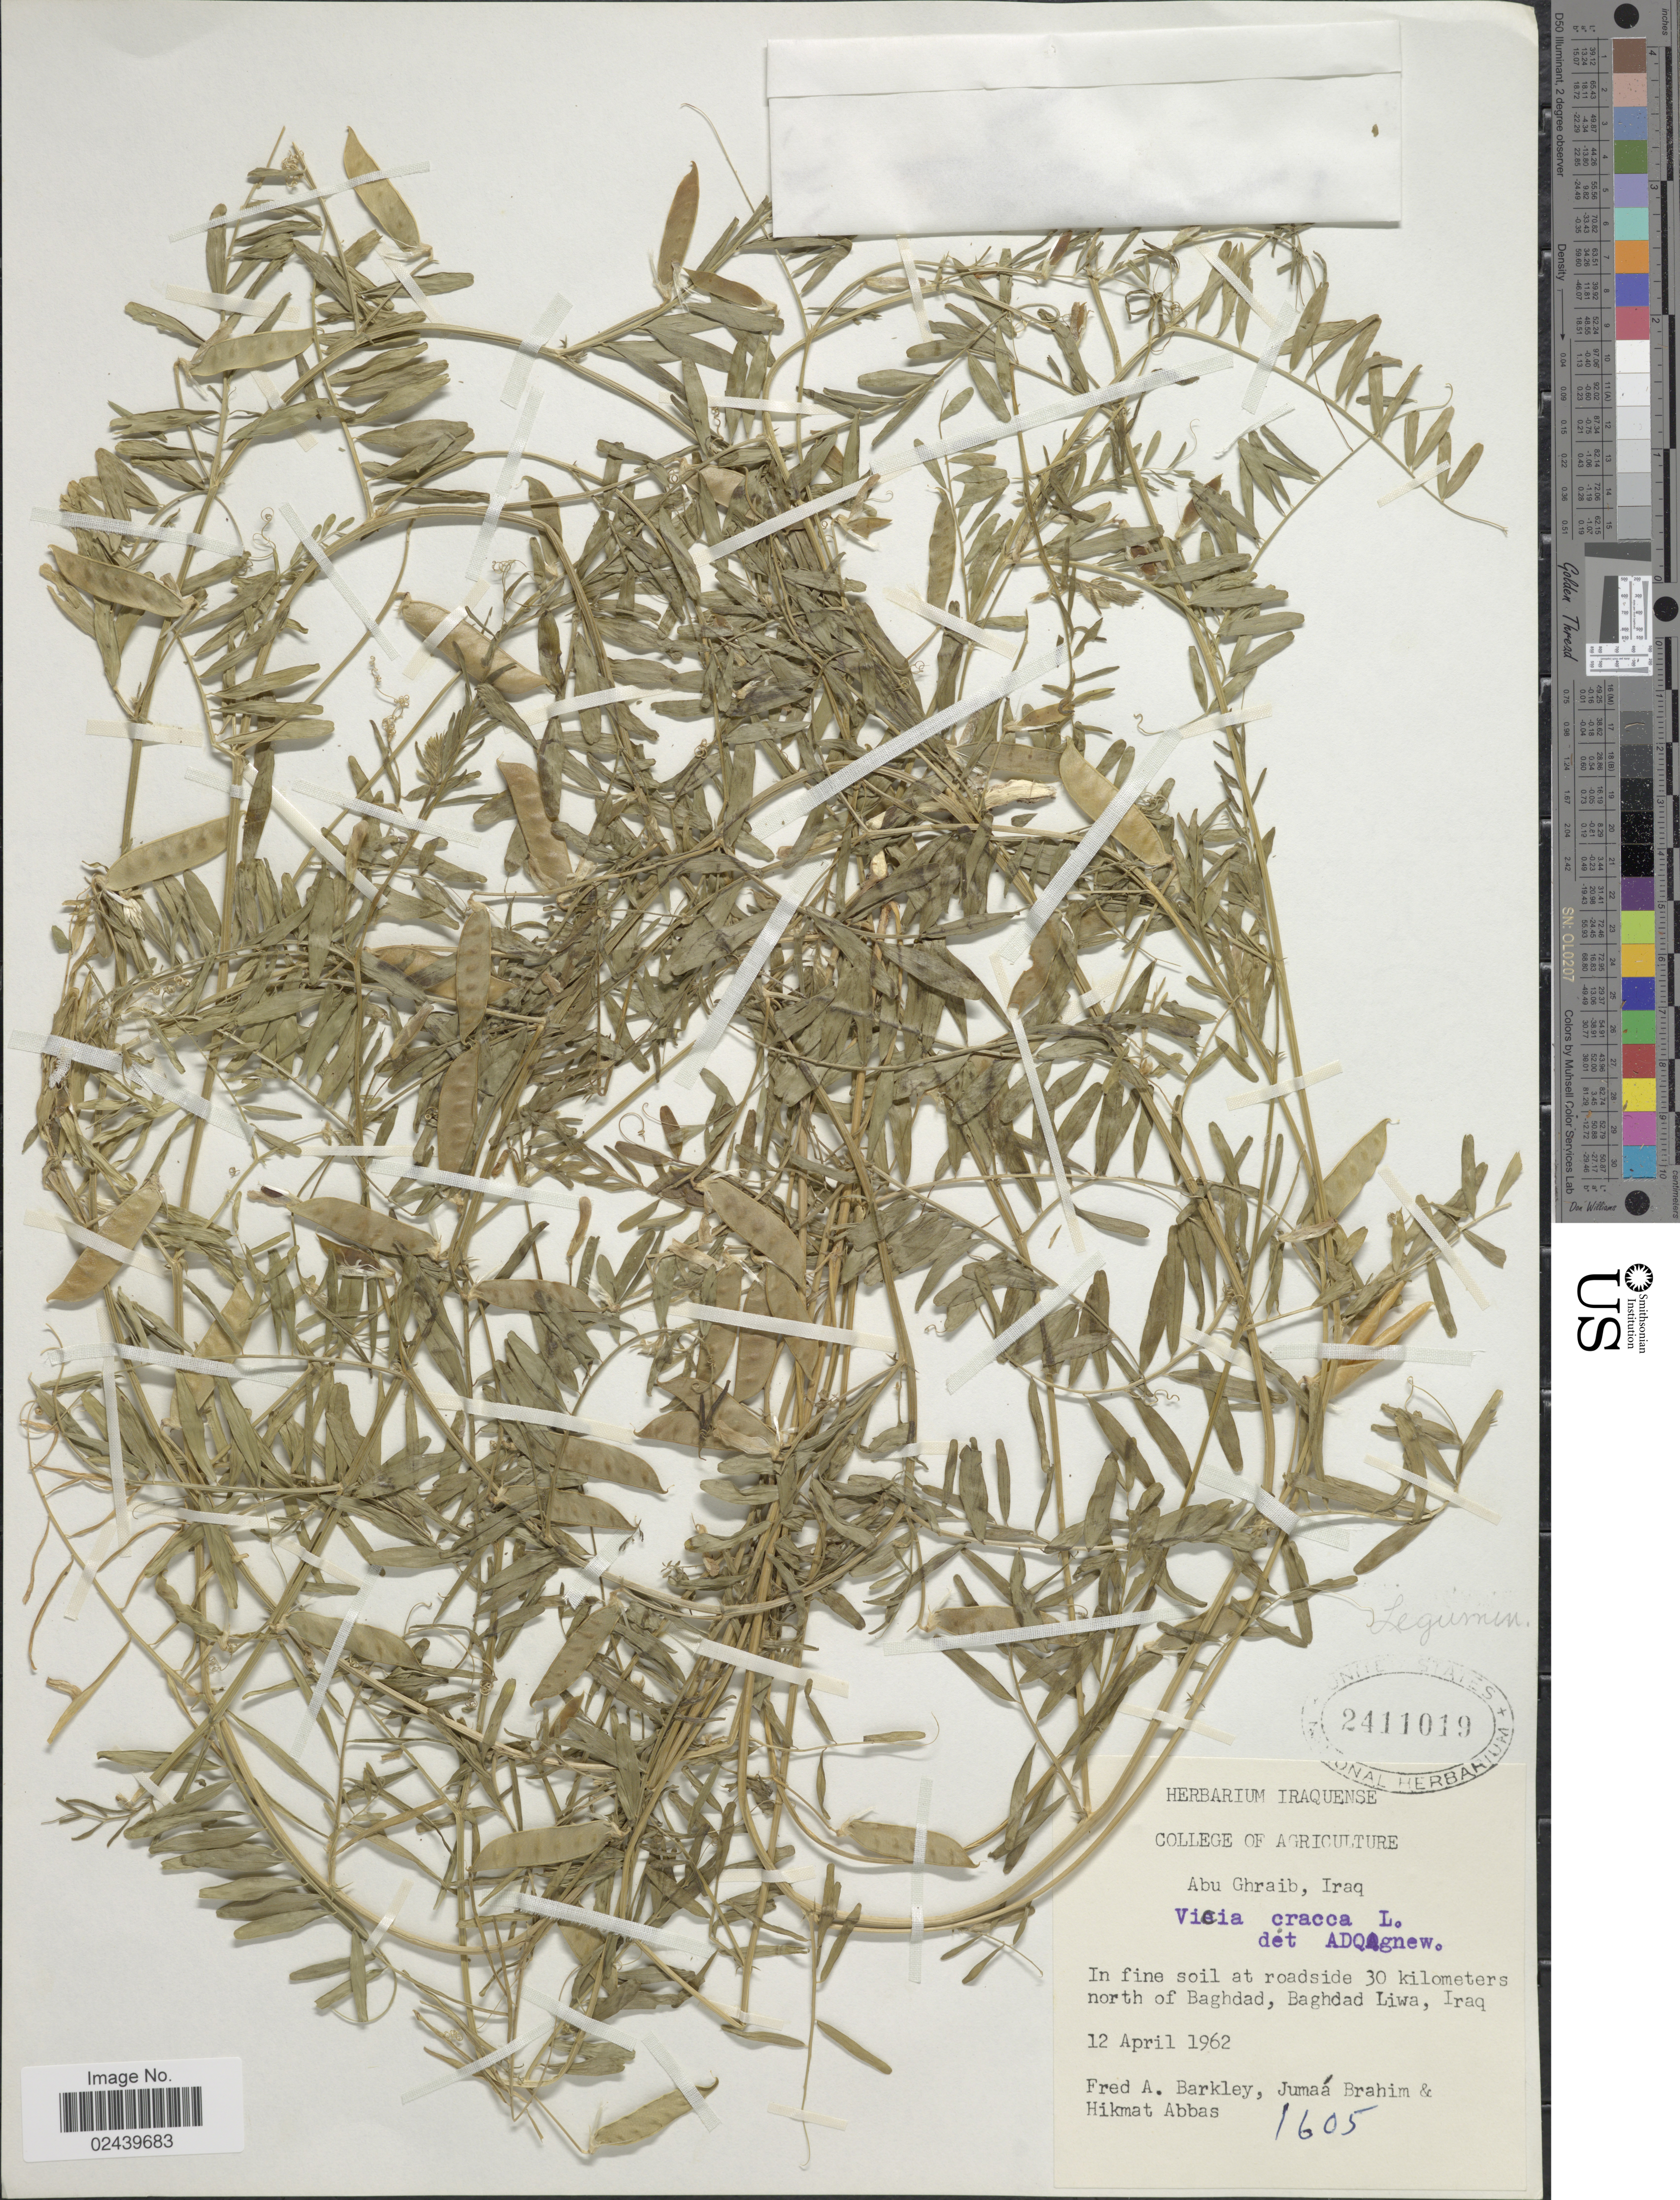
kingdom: Plantae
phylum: Tracheophyta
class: Magnoliopsida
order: Fabales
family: Fabaceae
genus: Vicia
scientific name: Vicia cracca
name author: L.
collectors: F. A. Barkley, Brahim M., J. & H. Abbas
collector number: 1605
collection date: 1962-04-12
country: Iraq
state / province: Baghdad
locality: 30 kilometers north of Baghdad, Baghdad Liwa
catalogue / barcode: US 2411019